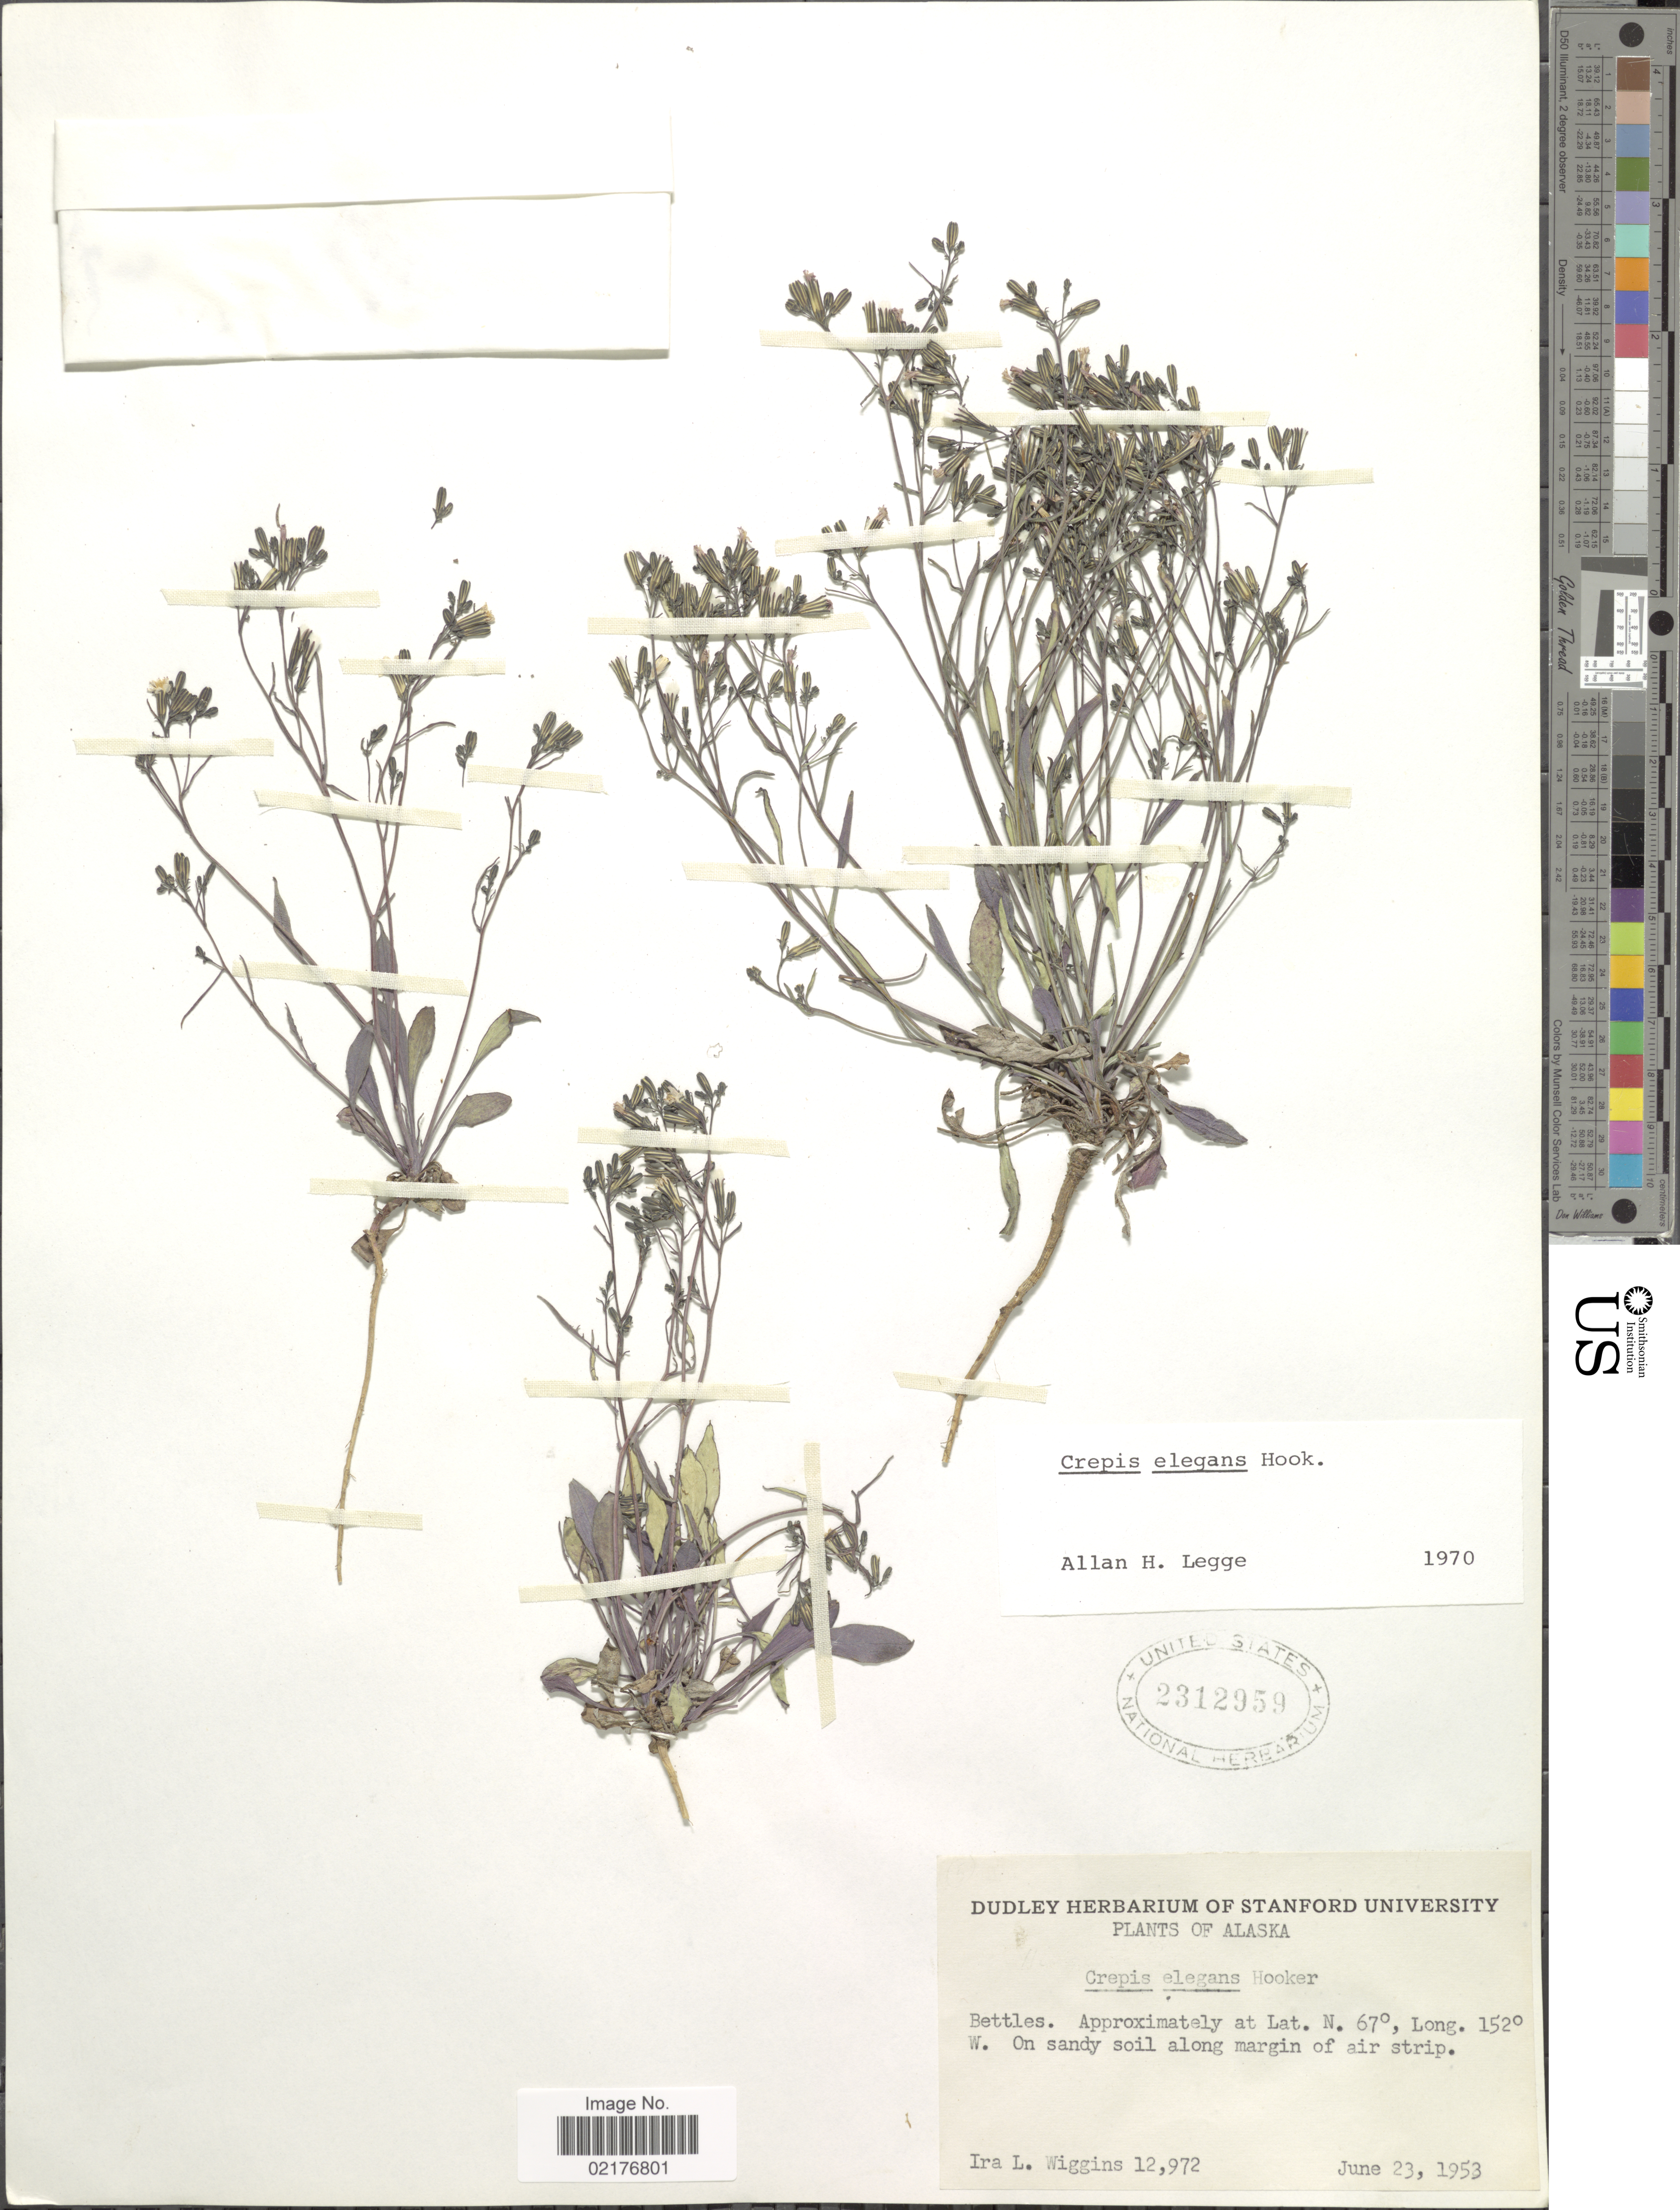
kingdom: Plantae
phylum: Tracheophyta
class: Magnoliopsida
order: Asterales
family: Asteraceae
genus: Askellia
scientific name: Askellia elegans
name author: (Hook.) W.A. Weber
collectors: I. L. Wiggins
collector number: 12972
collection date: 1953-06-23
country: United States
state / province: Alaska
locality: Bettles, On sandy soil along margin of air strip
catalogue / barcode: US 2312959